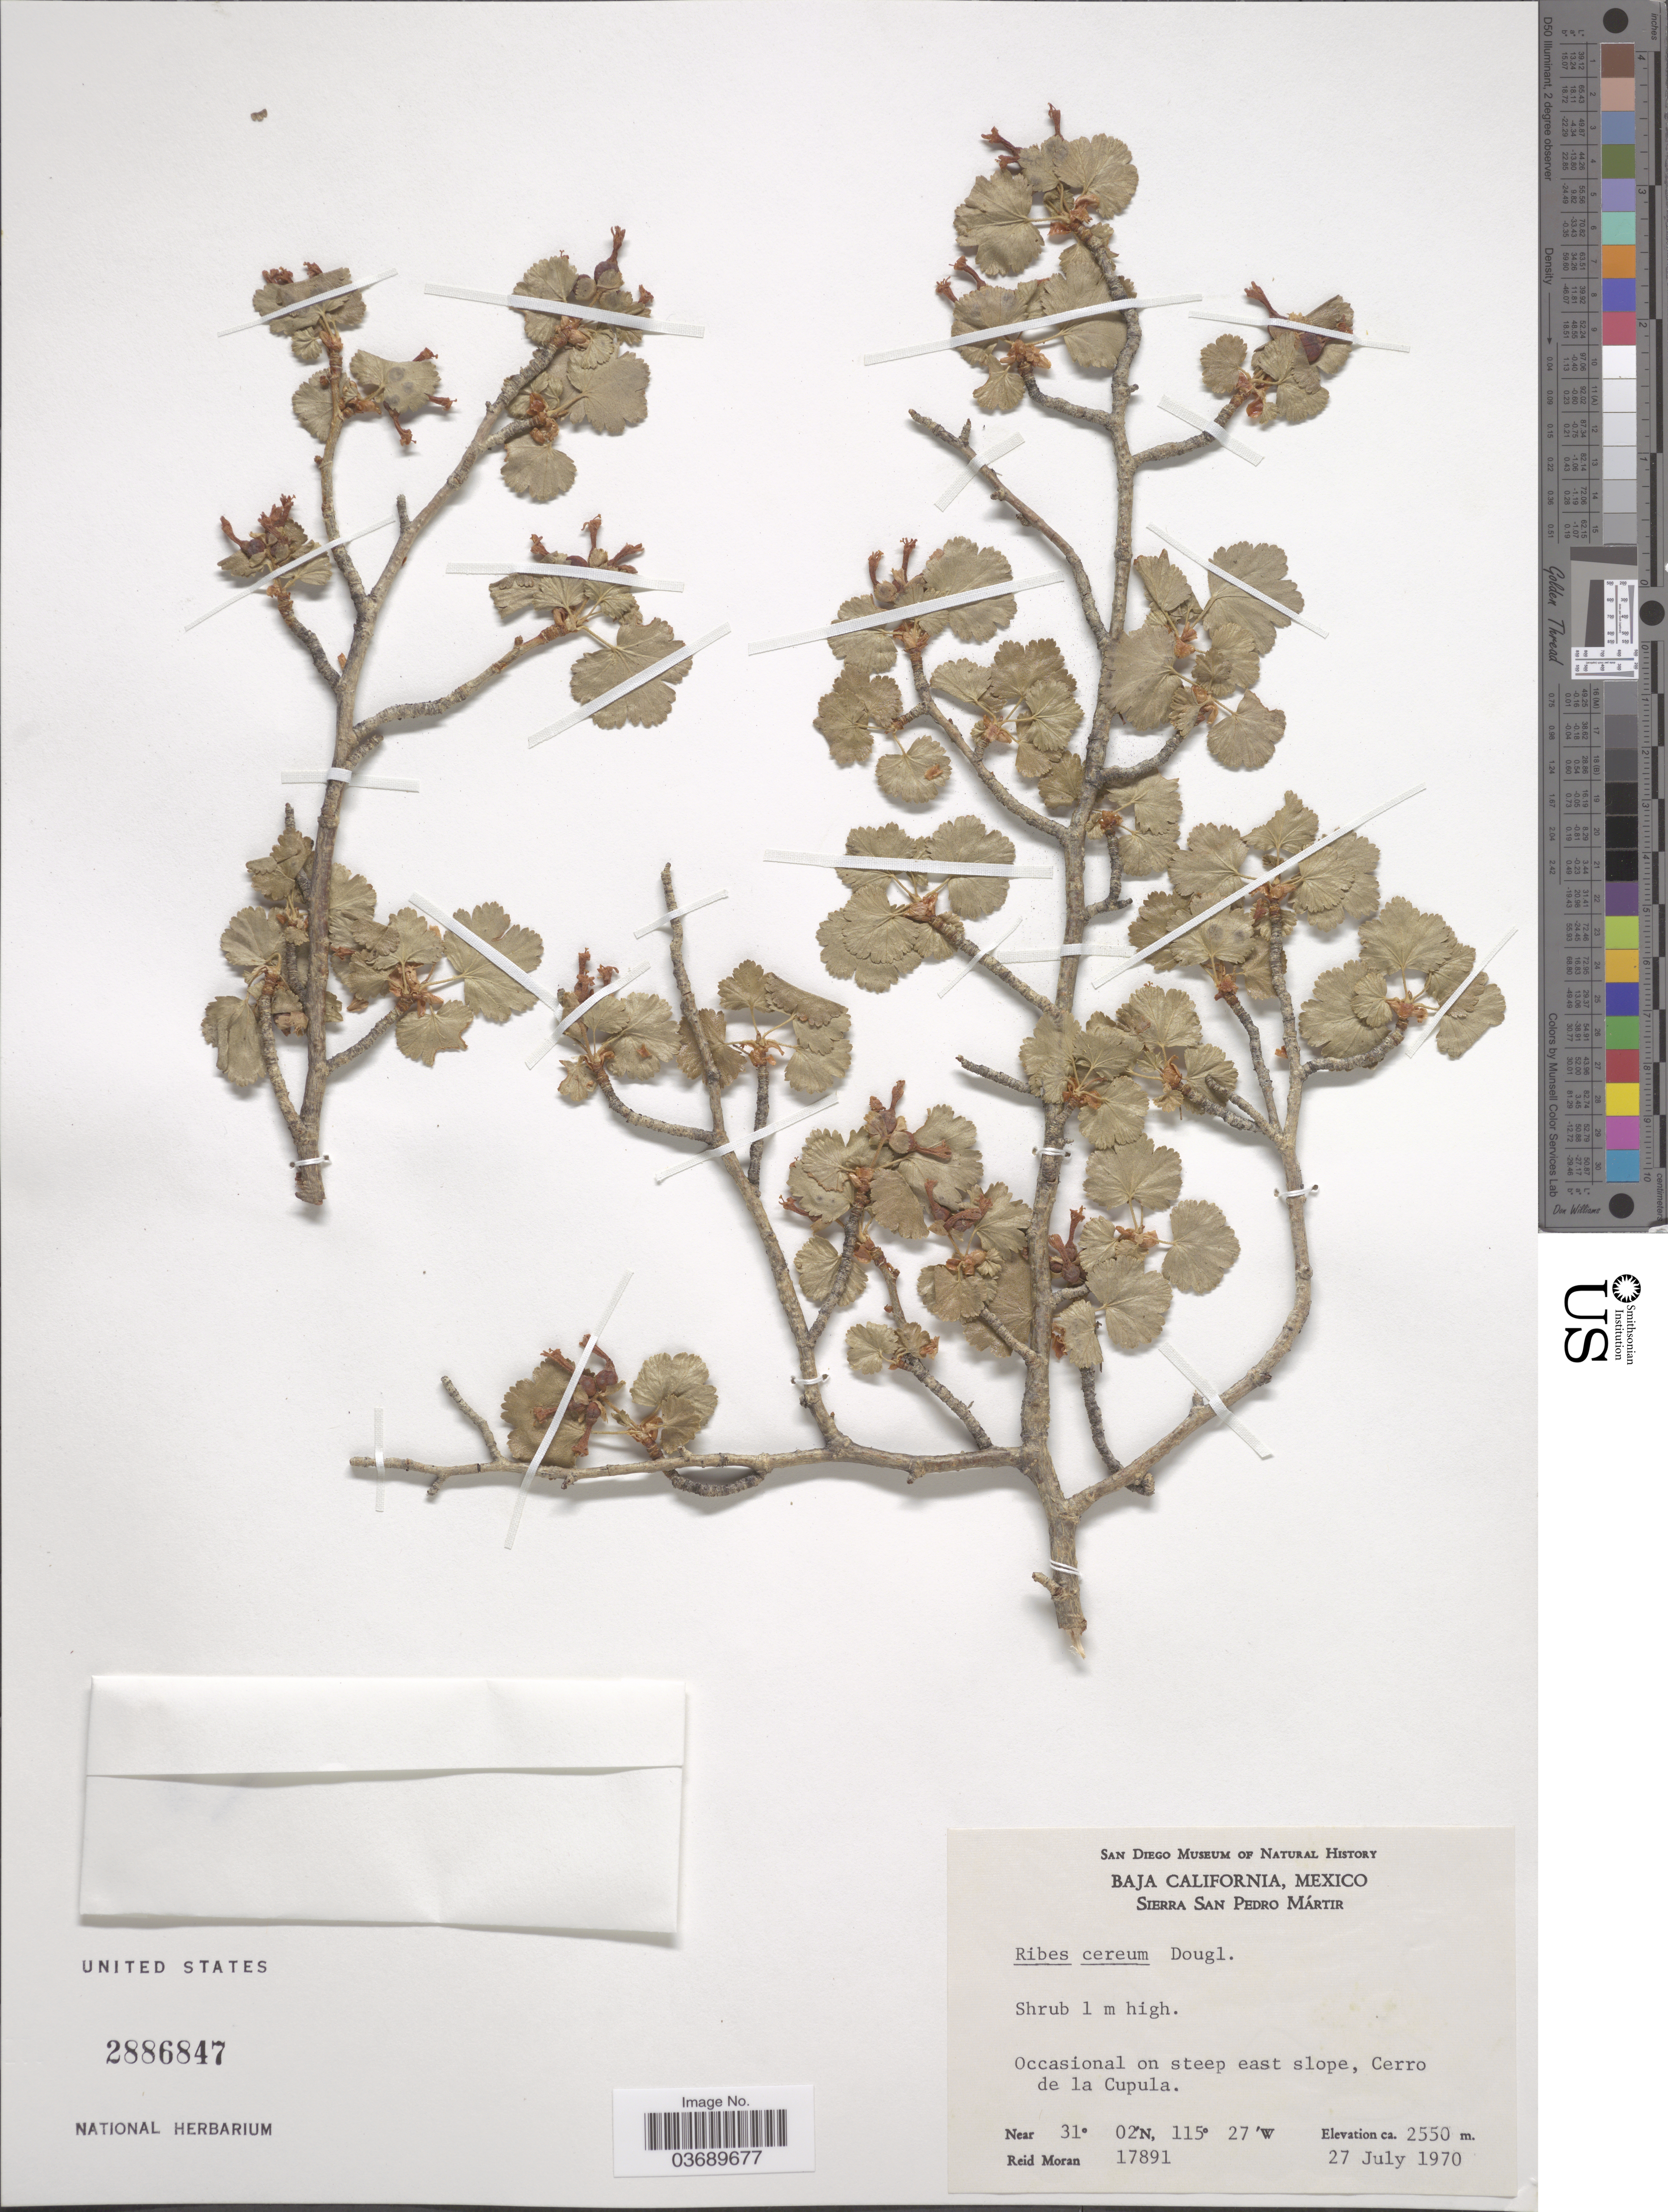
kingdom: Plantae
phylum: Tracheophyta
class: Magnoliopsida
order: Saxifragales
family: Grossulariaceae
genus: Ribes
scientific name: Ribes cereum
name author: Douglas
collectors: R. Moran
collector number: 17891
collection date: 1970-07-27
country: Mexico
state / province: Baja California Norte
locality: Sierra San Pedro Mártir. Occasional on steep east slope, Cerro de la Cupula.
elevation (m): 2550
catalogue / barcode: US 2886847